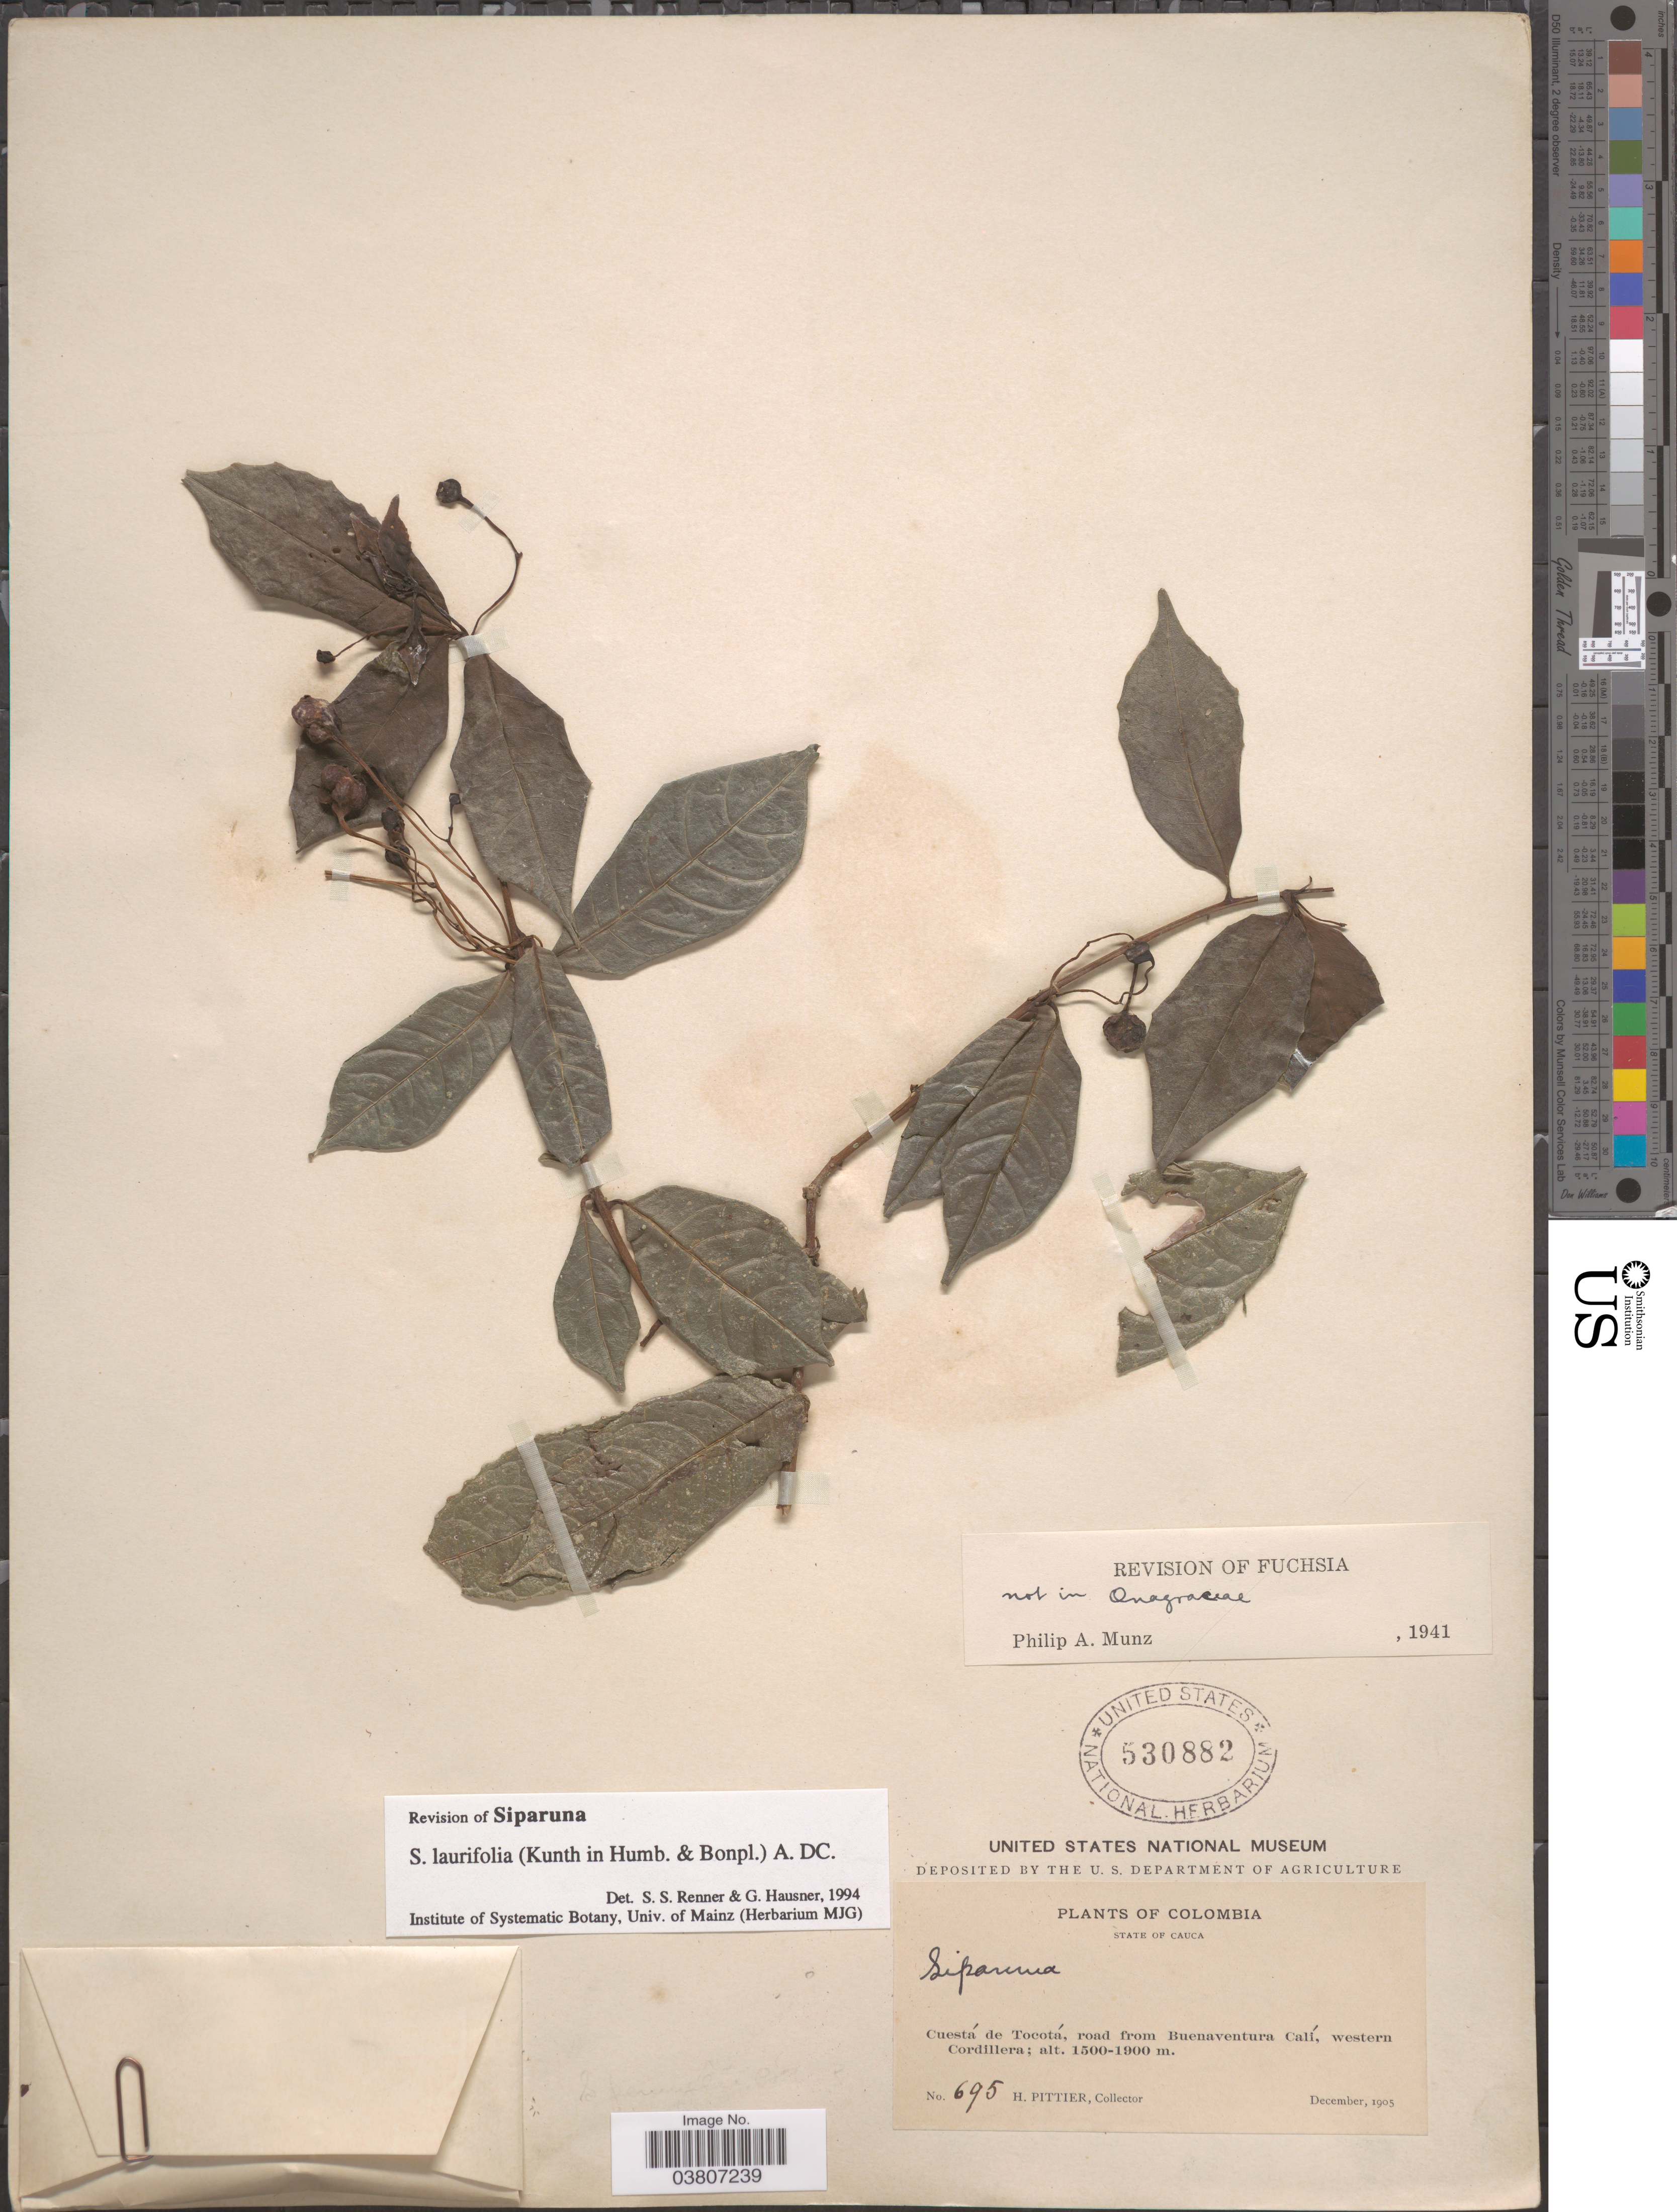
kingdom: Plantae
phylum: Tracheophyta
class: Magnoliopsida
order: Laurales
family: Siparunaceae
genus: Siparuna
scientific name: Siparuna laurifolia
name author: (Kunth) A. DC.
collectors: H. F. Pittier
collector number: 695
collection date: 1905-12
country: Colombia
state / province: Cauca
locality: Cuestá de Tocotá, road from Buenaventura Calí, western Cordillera.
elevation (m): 1500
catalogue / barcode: US 530882